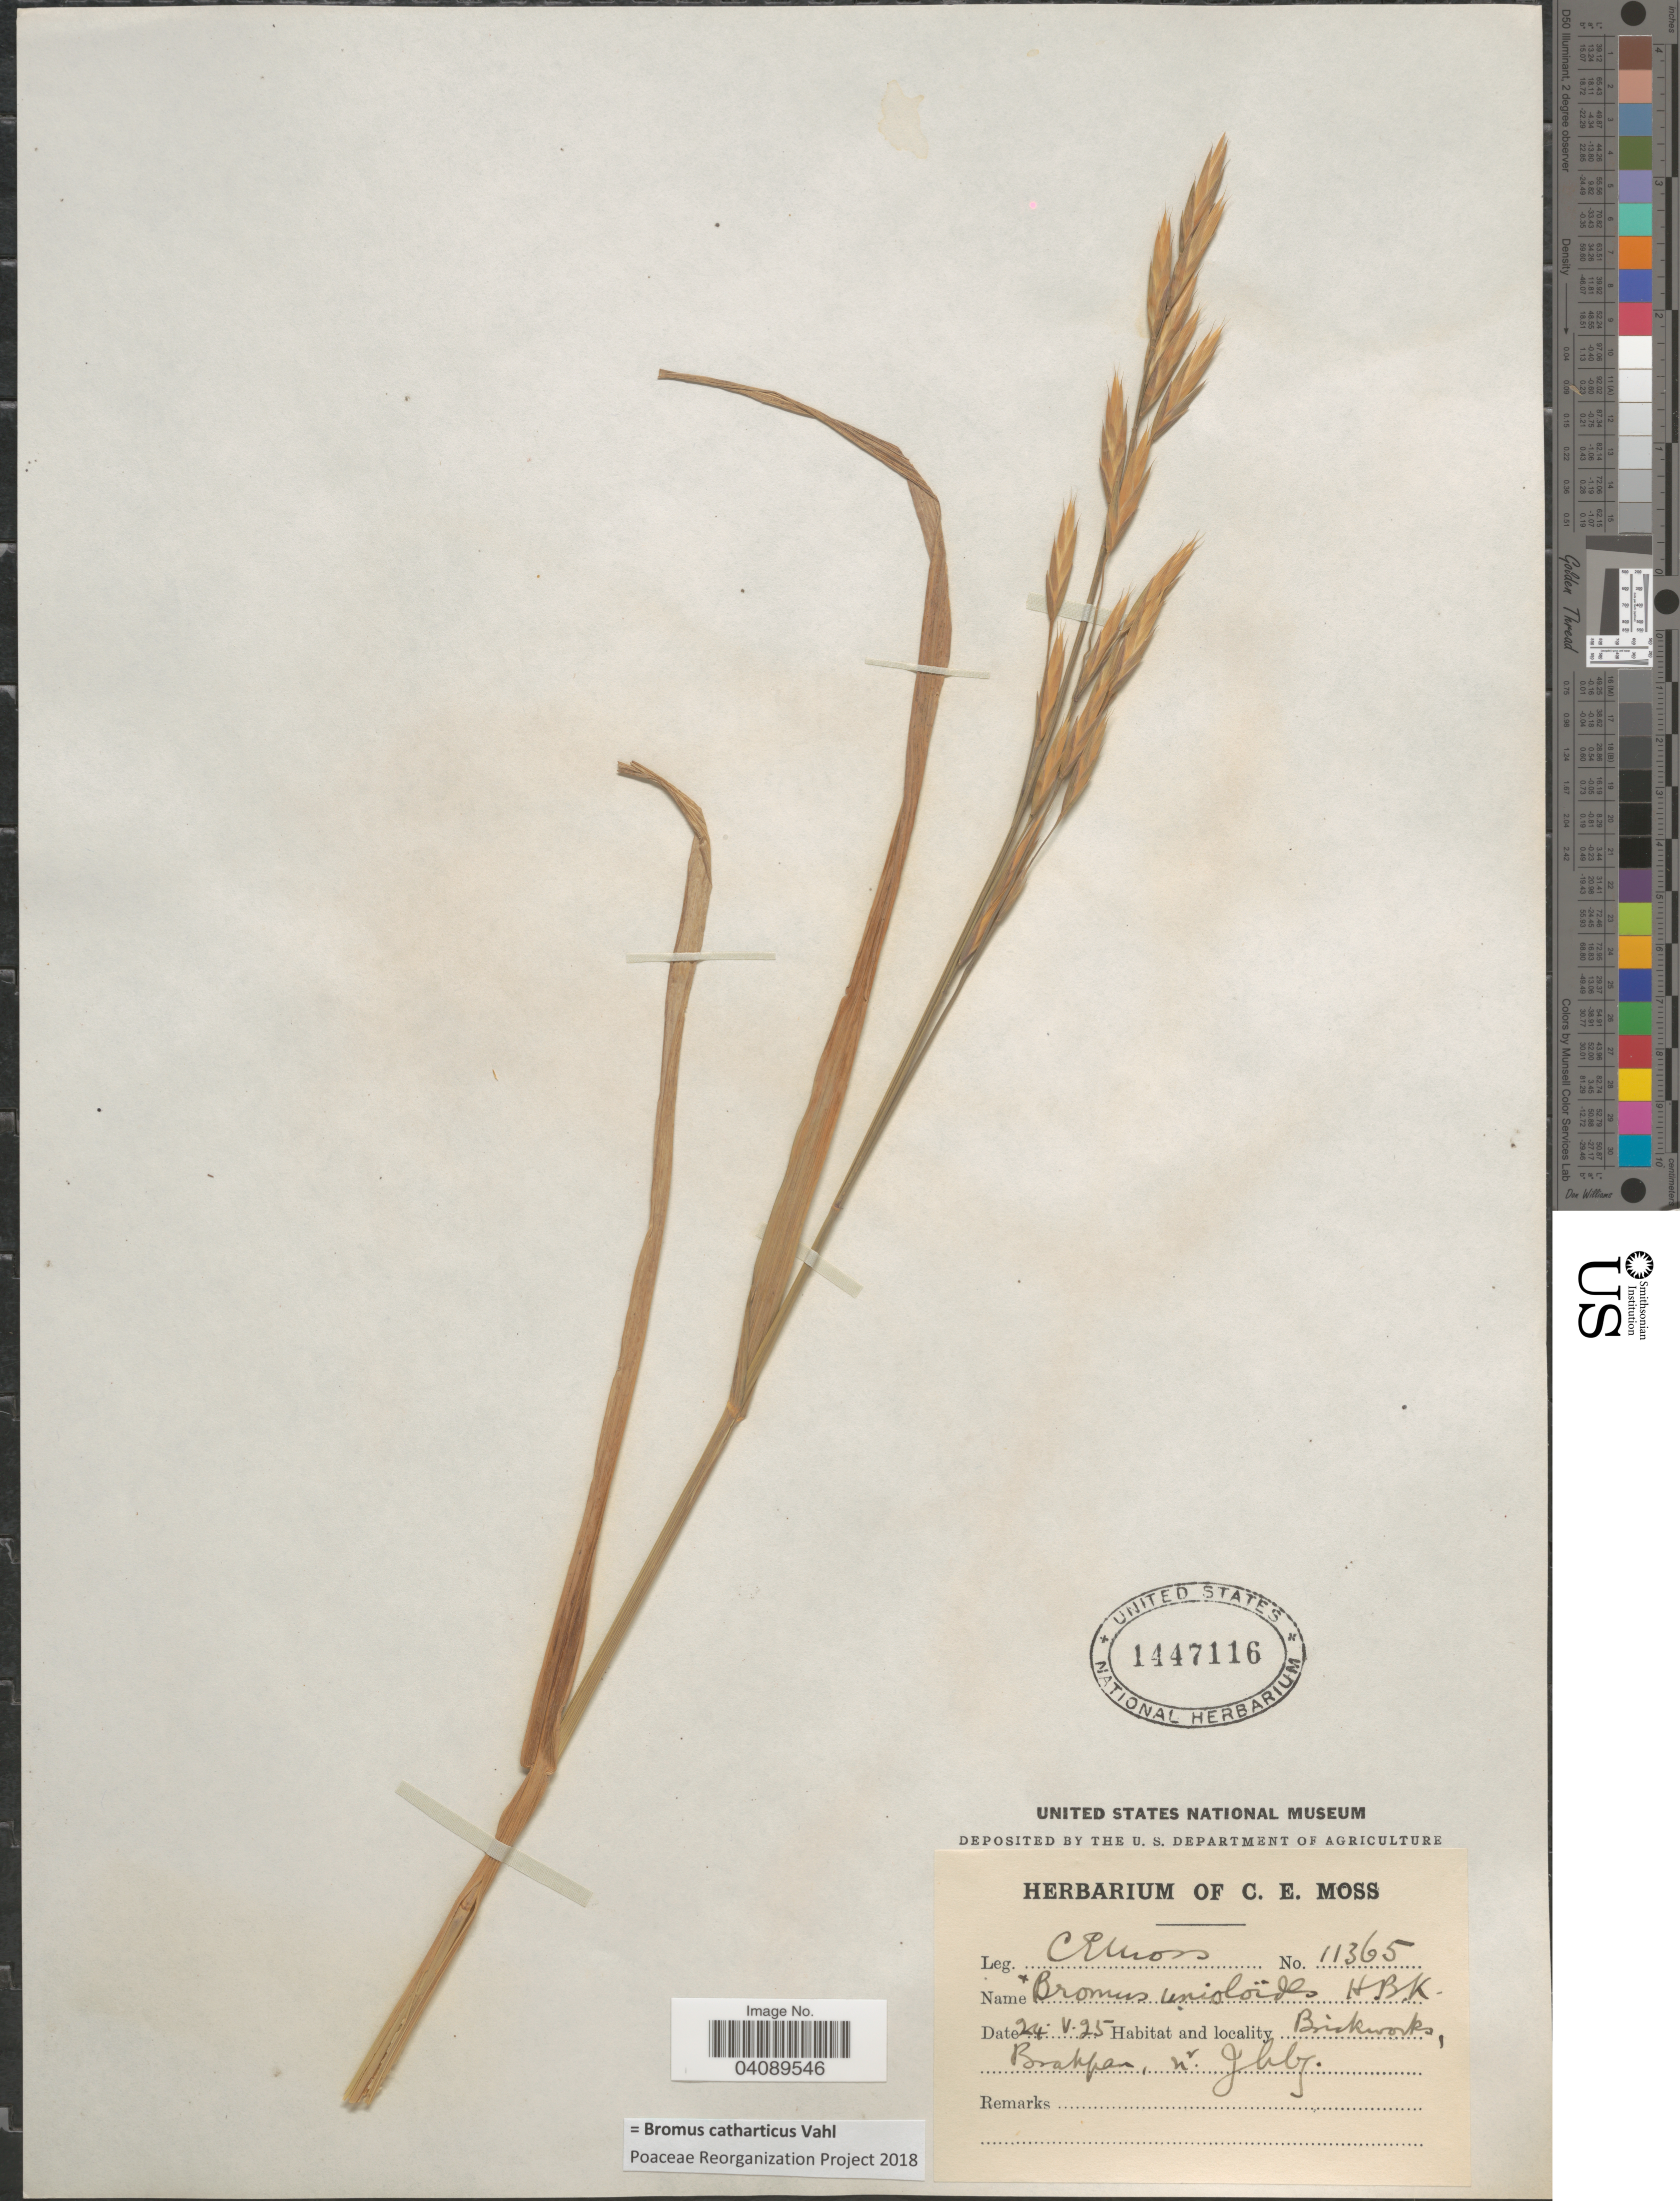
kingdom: Plantae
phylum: Tracheophyta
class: Liliopsida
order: Poales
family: Poaceae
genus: Bromus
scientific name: Bromus catharticus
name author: Vahl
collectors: C. E. Moss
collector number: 11365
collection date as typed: Transcribed d/m/y: 24/5/25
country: South Africa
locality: Brickworks, Brakpan, nr Jhbg.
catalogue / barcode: US 1447116